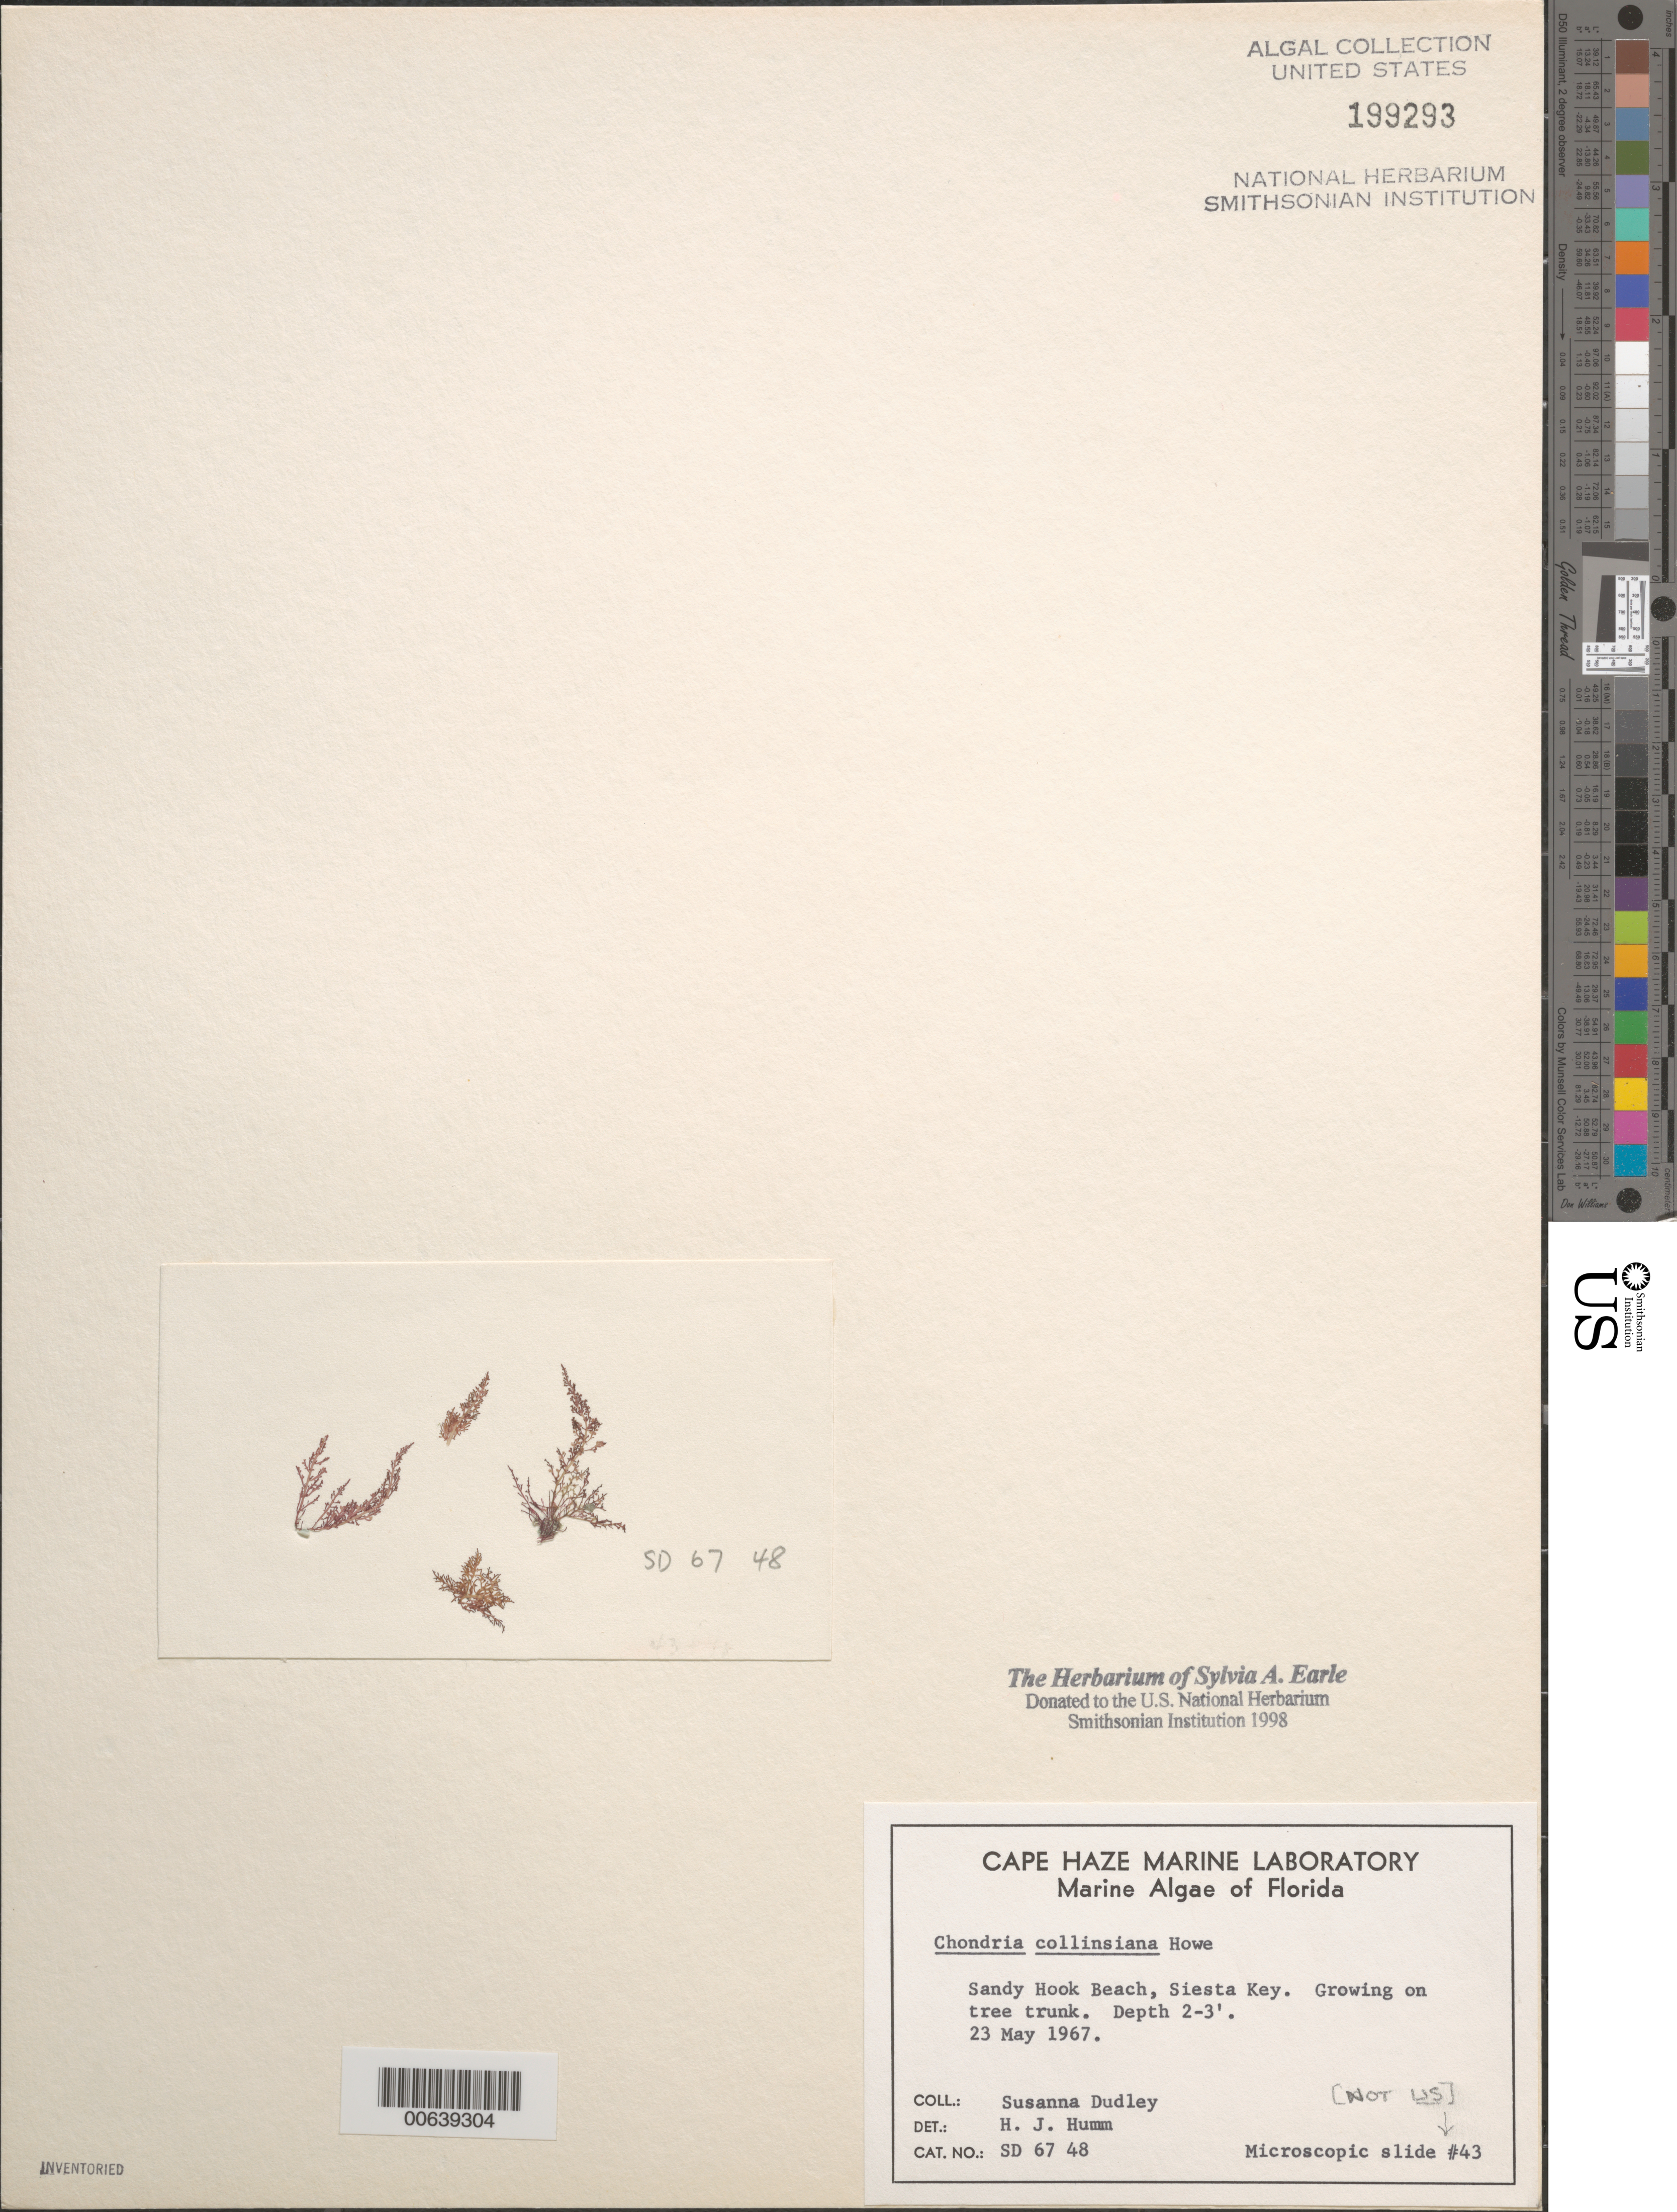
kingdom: Plantae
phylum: Rhodophyta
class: Florideophyceae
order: Ceramiales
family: Rhodomelaceae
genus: Chondria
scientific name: Chondria collinsiana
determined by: Humm, Harold J.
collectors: S. Dudley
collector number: SD 67 48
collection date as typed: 23 May 1967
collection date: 1967-05-23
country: United States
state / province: Florida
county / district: Sarasota County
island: Siesta Key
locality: Sandy Hook Beach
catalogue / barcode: US 199293